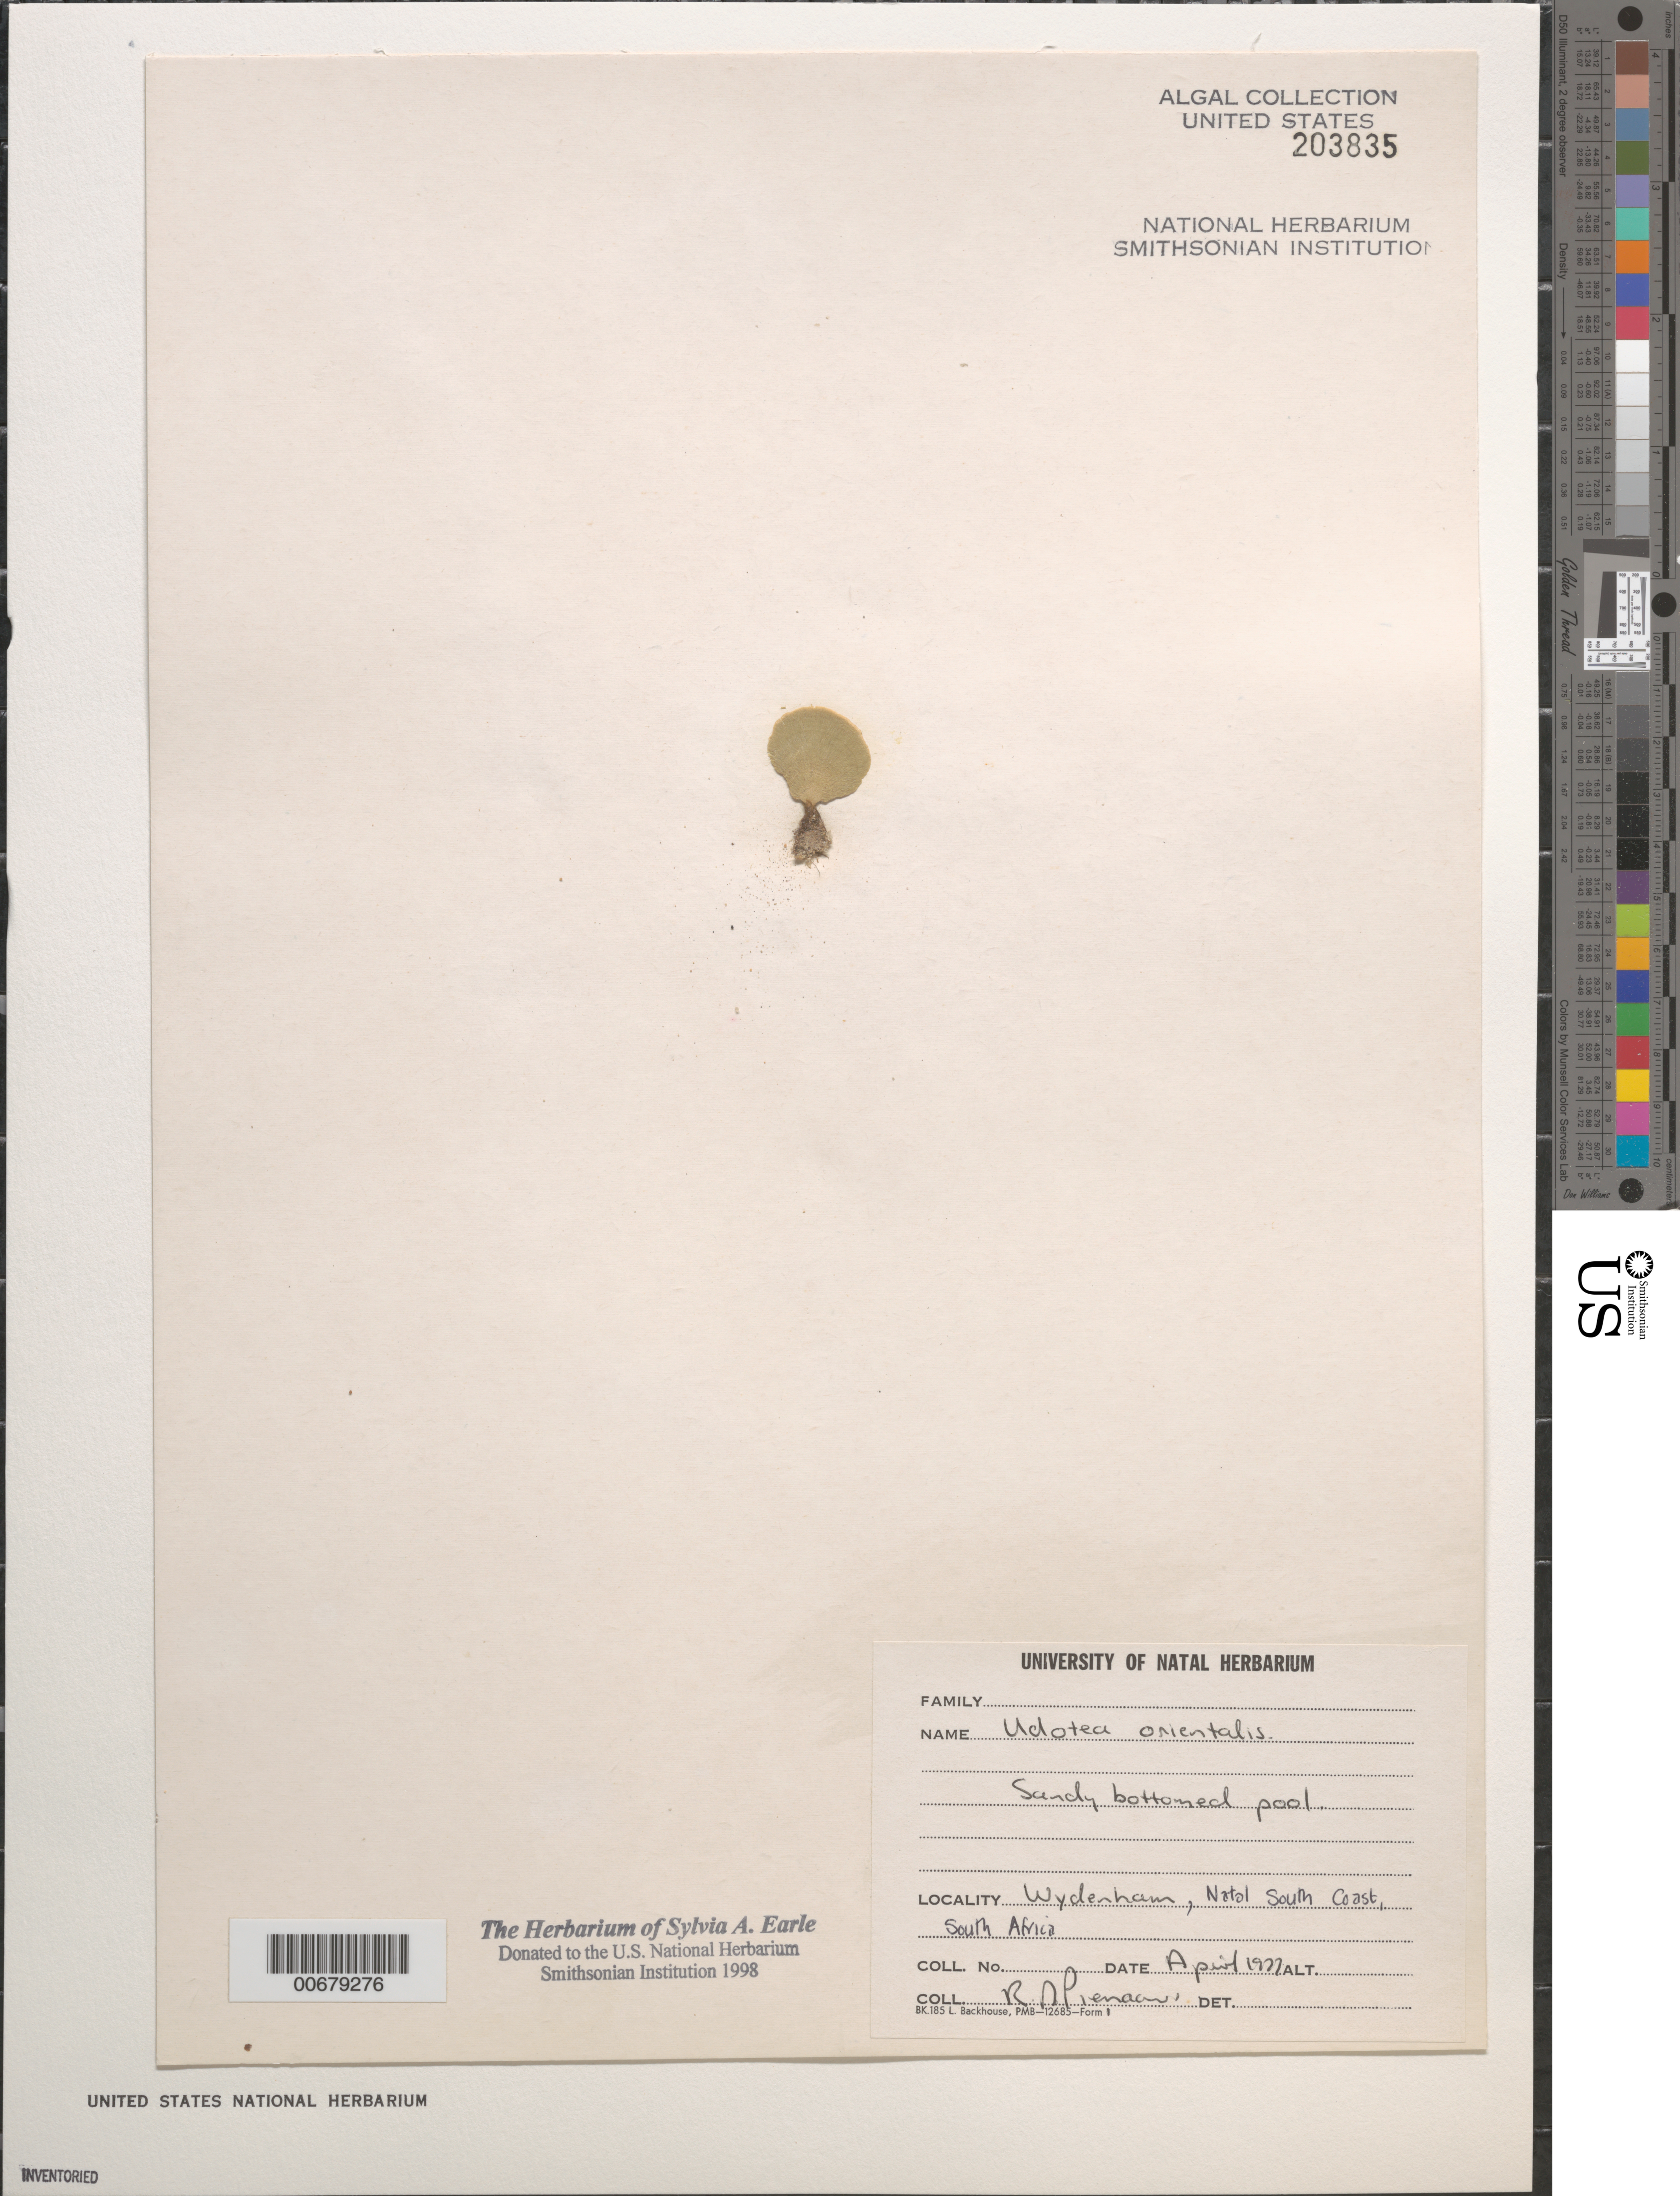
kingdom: Plantae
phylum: Chlorophyta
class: Ulvophyceae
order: Bryopsidales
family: Udoteaceae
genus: Udotea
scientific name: Udotea orientalis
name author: A. Gepp & E. Gepp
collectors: R. Pienaar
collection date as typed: Apr 1977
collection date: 1977-04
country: South Africa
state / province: KwaZulu-Natal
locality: Wydenham, south coast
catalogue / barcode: US 203835